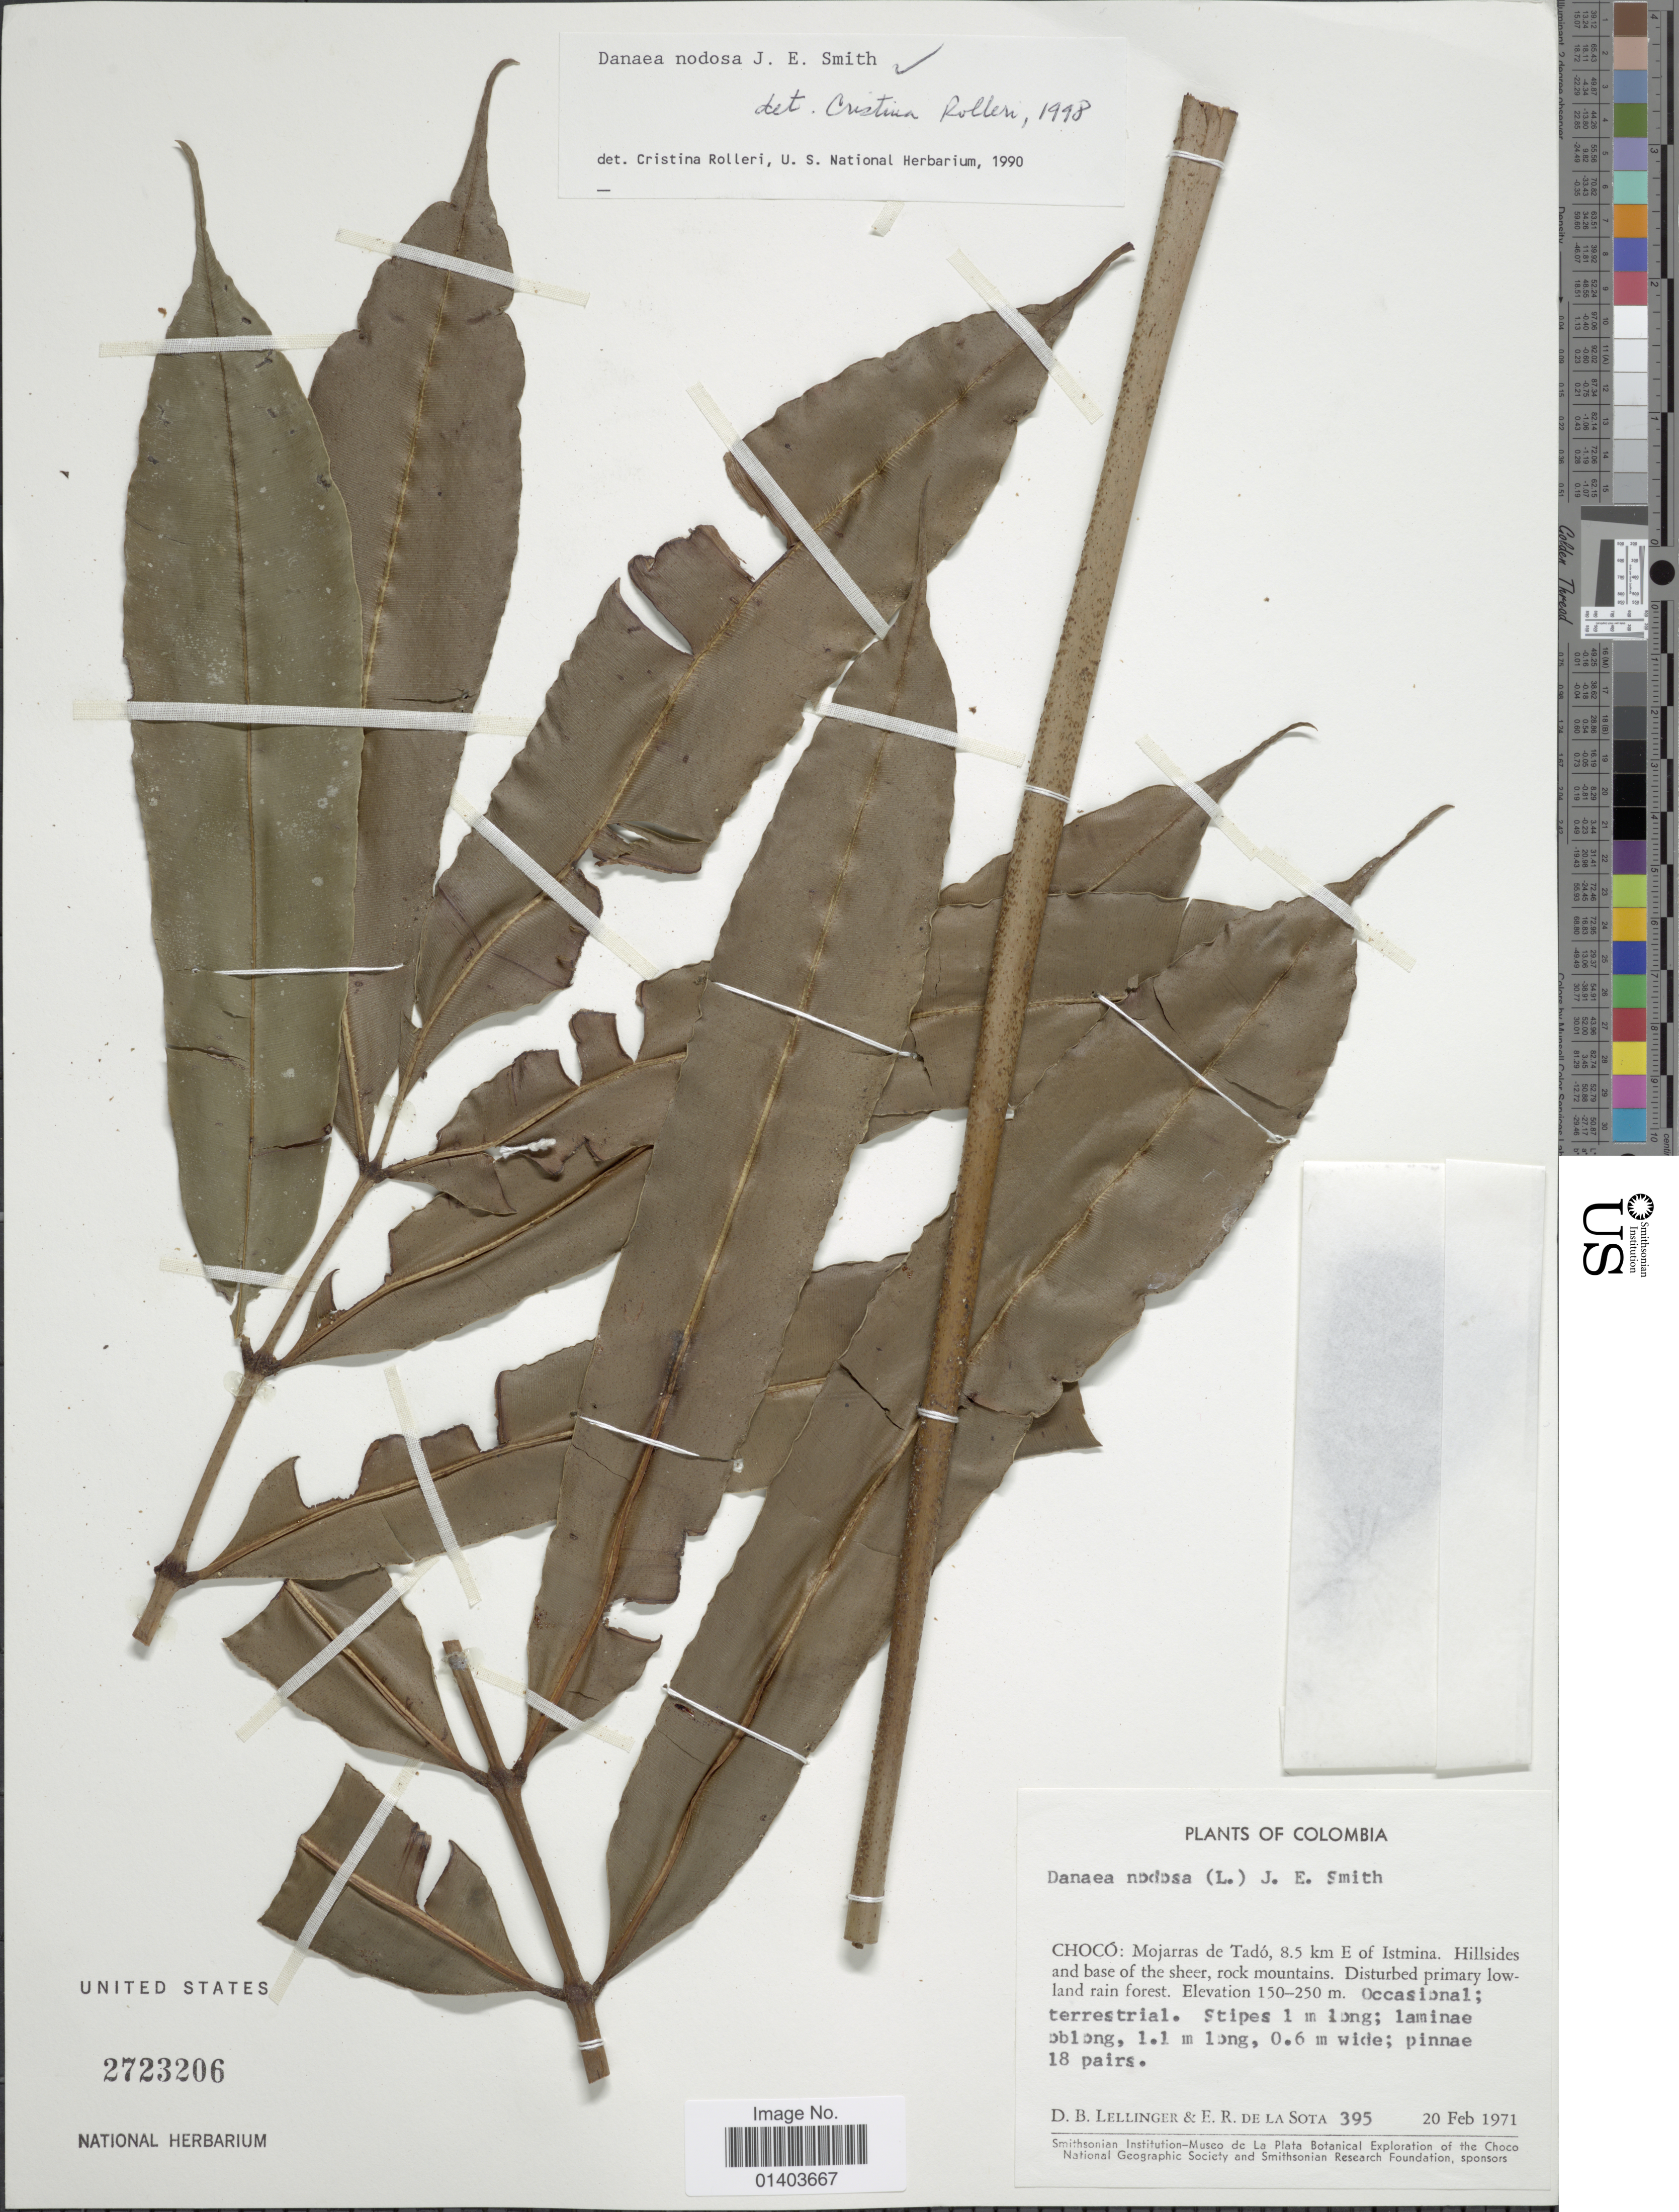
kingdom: Plantae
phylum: Tracheophyta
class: Polypodiopsida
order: Marattiales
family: Marattiaceae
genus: Danaea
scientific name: Danaea nodosa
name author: (L.) Sm.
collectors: D. B. Lellinger & E. R. de la Sota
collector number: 395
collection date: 1971-02-20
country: Colombia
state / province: Chocó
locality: Mojarras de Tadó, 8.5 km E of Istmina. Hillsides and base of the sheer, rock mountains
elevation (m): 150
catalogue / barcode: US 2723206